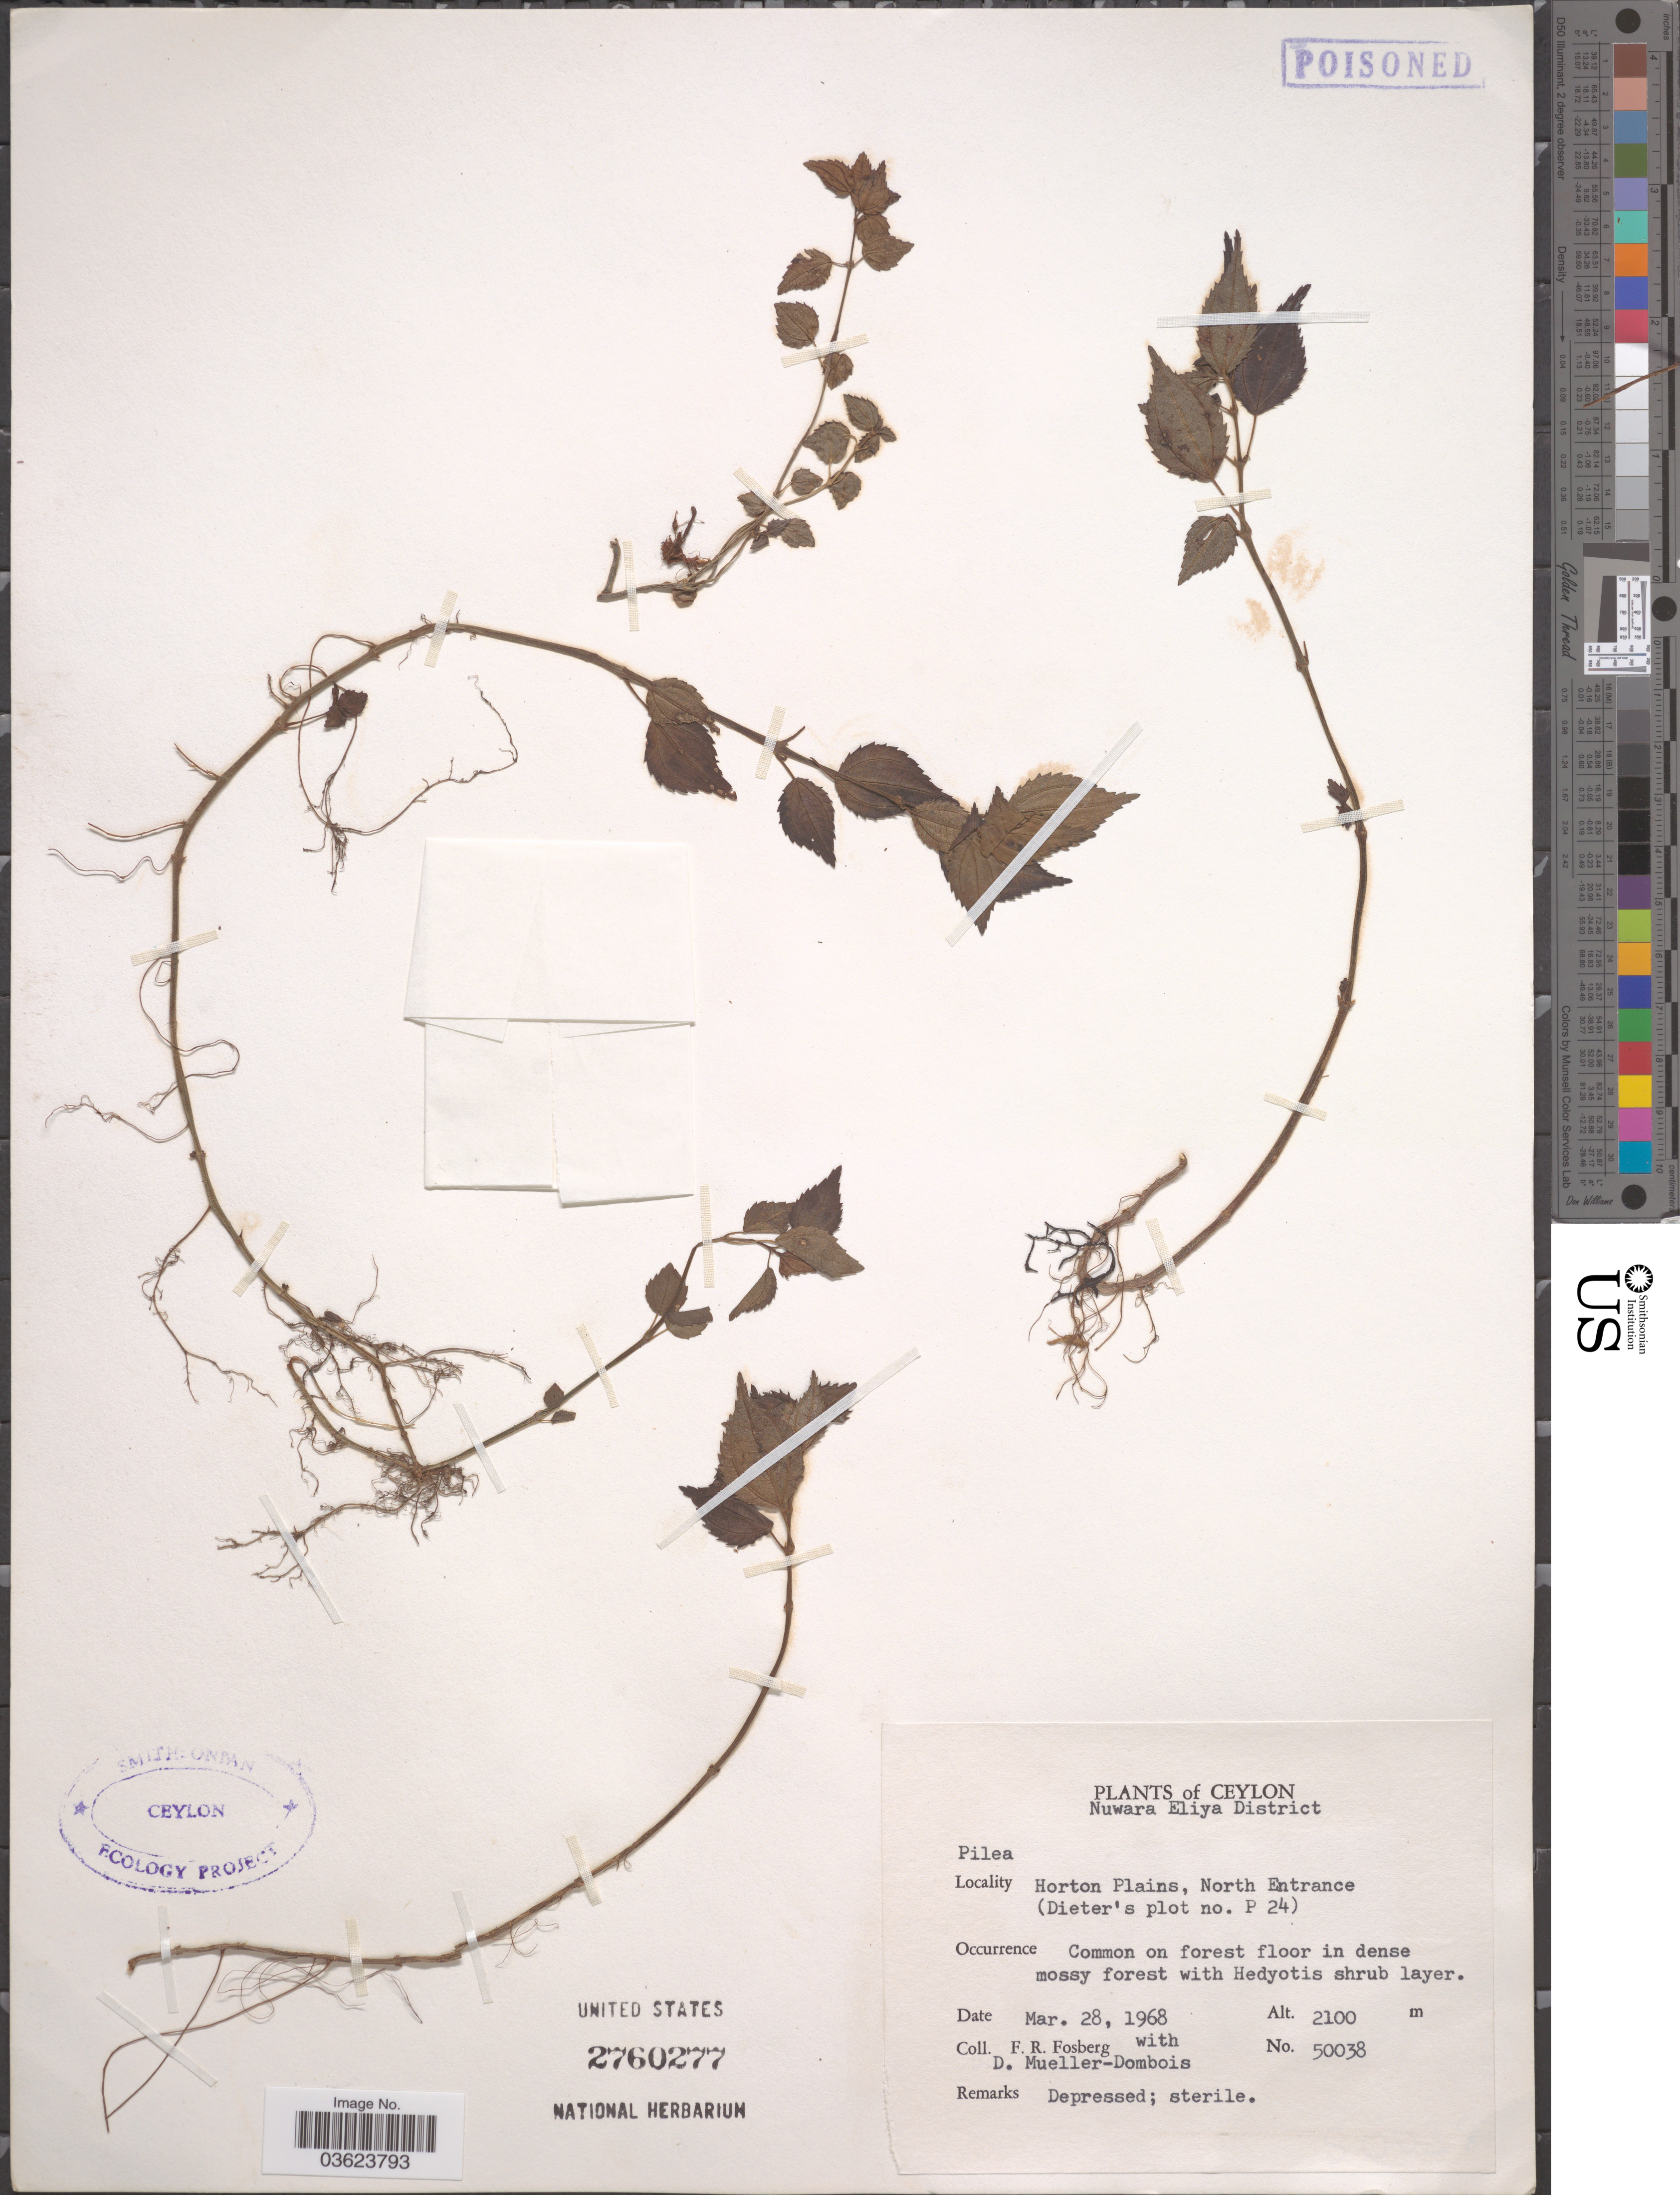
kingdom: Plantae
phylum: Tracheophyta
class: Magnoliopsida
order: Rosales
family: Urticaceae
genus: Pilea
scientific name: Pilea sp.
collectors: F. R. Fosberg & D. Mueller-Dombois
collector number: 50038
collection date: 1968-03-28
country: Sri Lanka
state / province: Northern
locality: Ceylon. Nuwara Eliya District. Horton Plains, North Entrance (Dieter's plot no. P 24).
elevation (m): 2100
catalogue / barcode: US 2760277